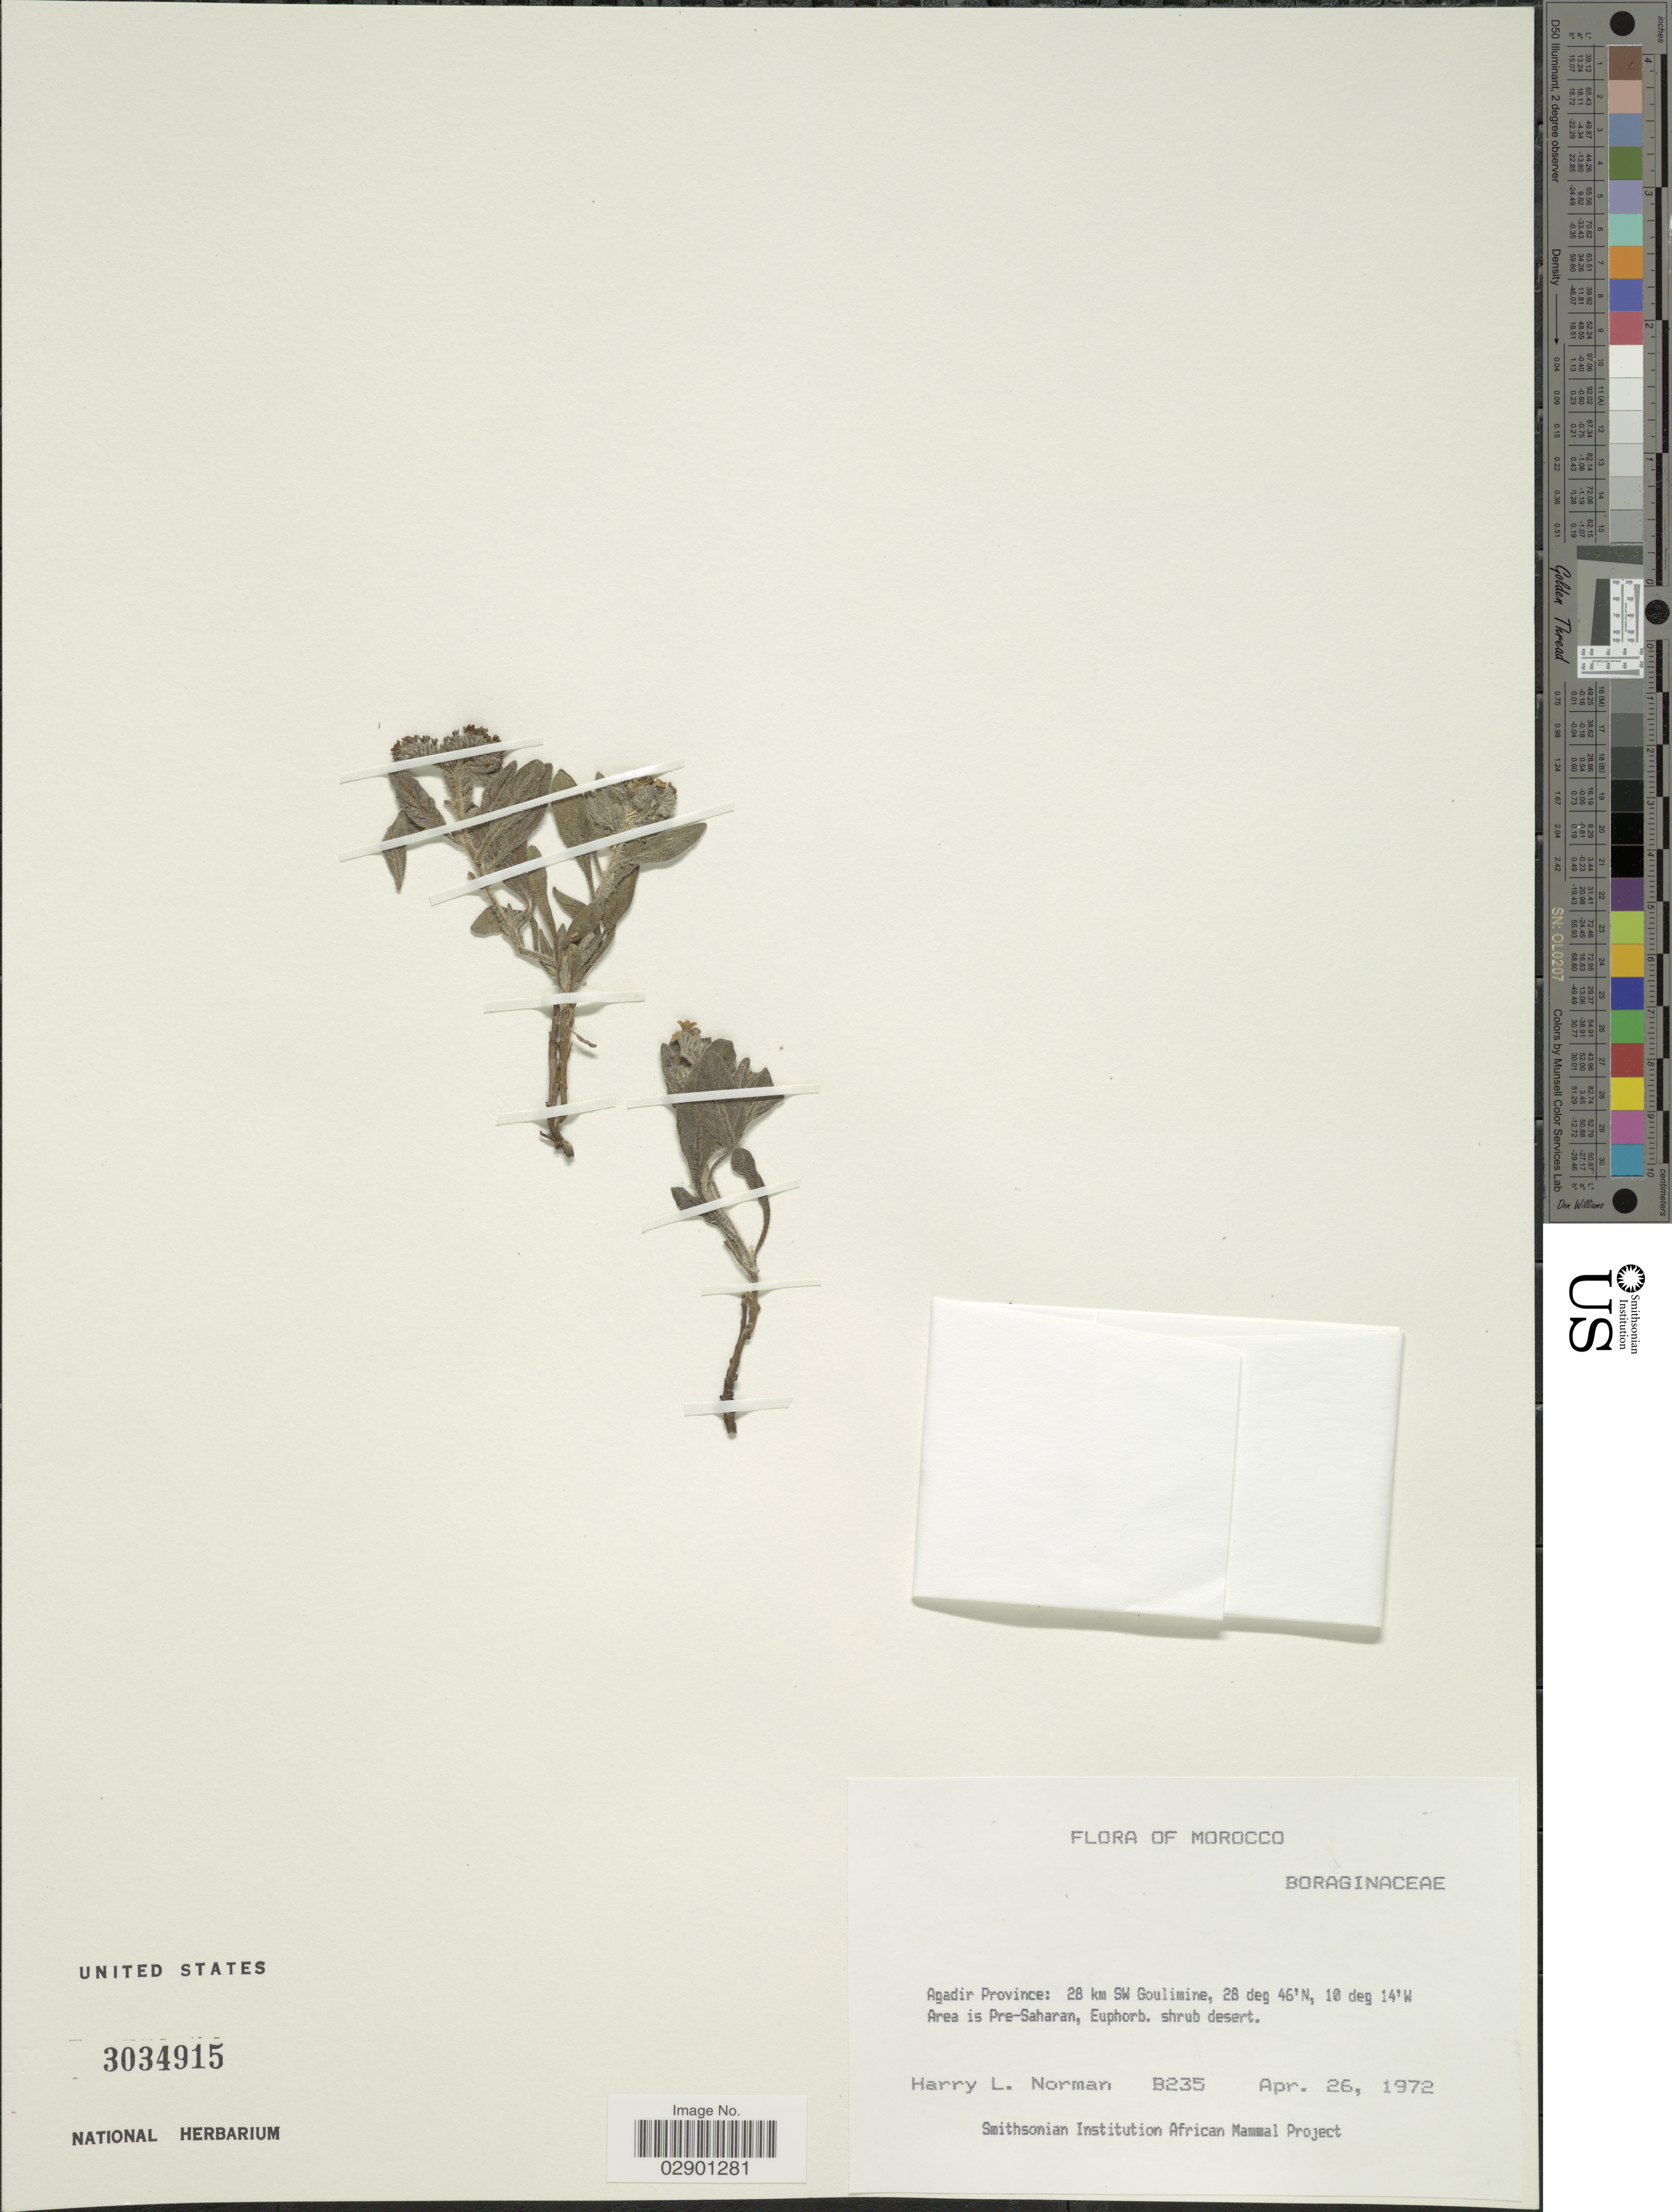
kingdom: Plantae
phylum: Tracheophyta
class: Magnoliopsida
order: Boraginales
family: Heliotropiaceae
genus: Heliotropium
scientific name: Heliotropium erosum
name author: Lehm.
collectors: Norman, H.L.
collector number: B235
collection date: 1972-04-26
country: Morocco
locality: Agadir Province: 28 km SW Goulimine. Area is Pre-Saharan.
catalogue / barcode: US 3034915